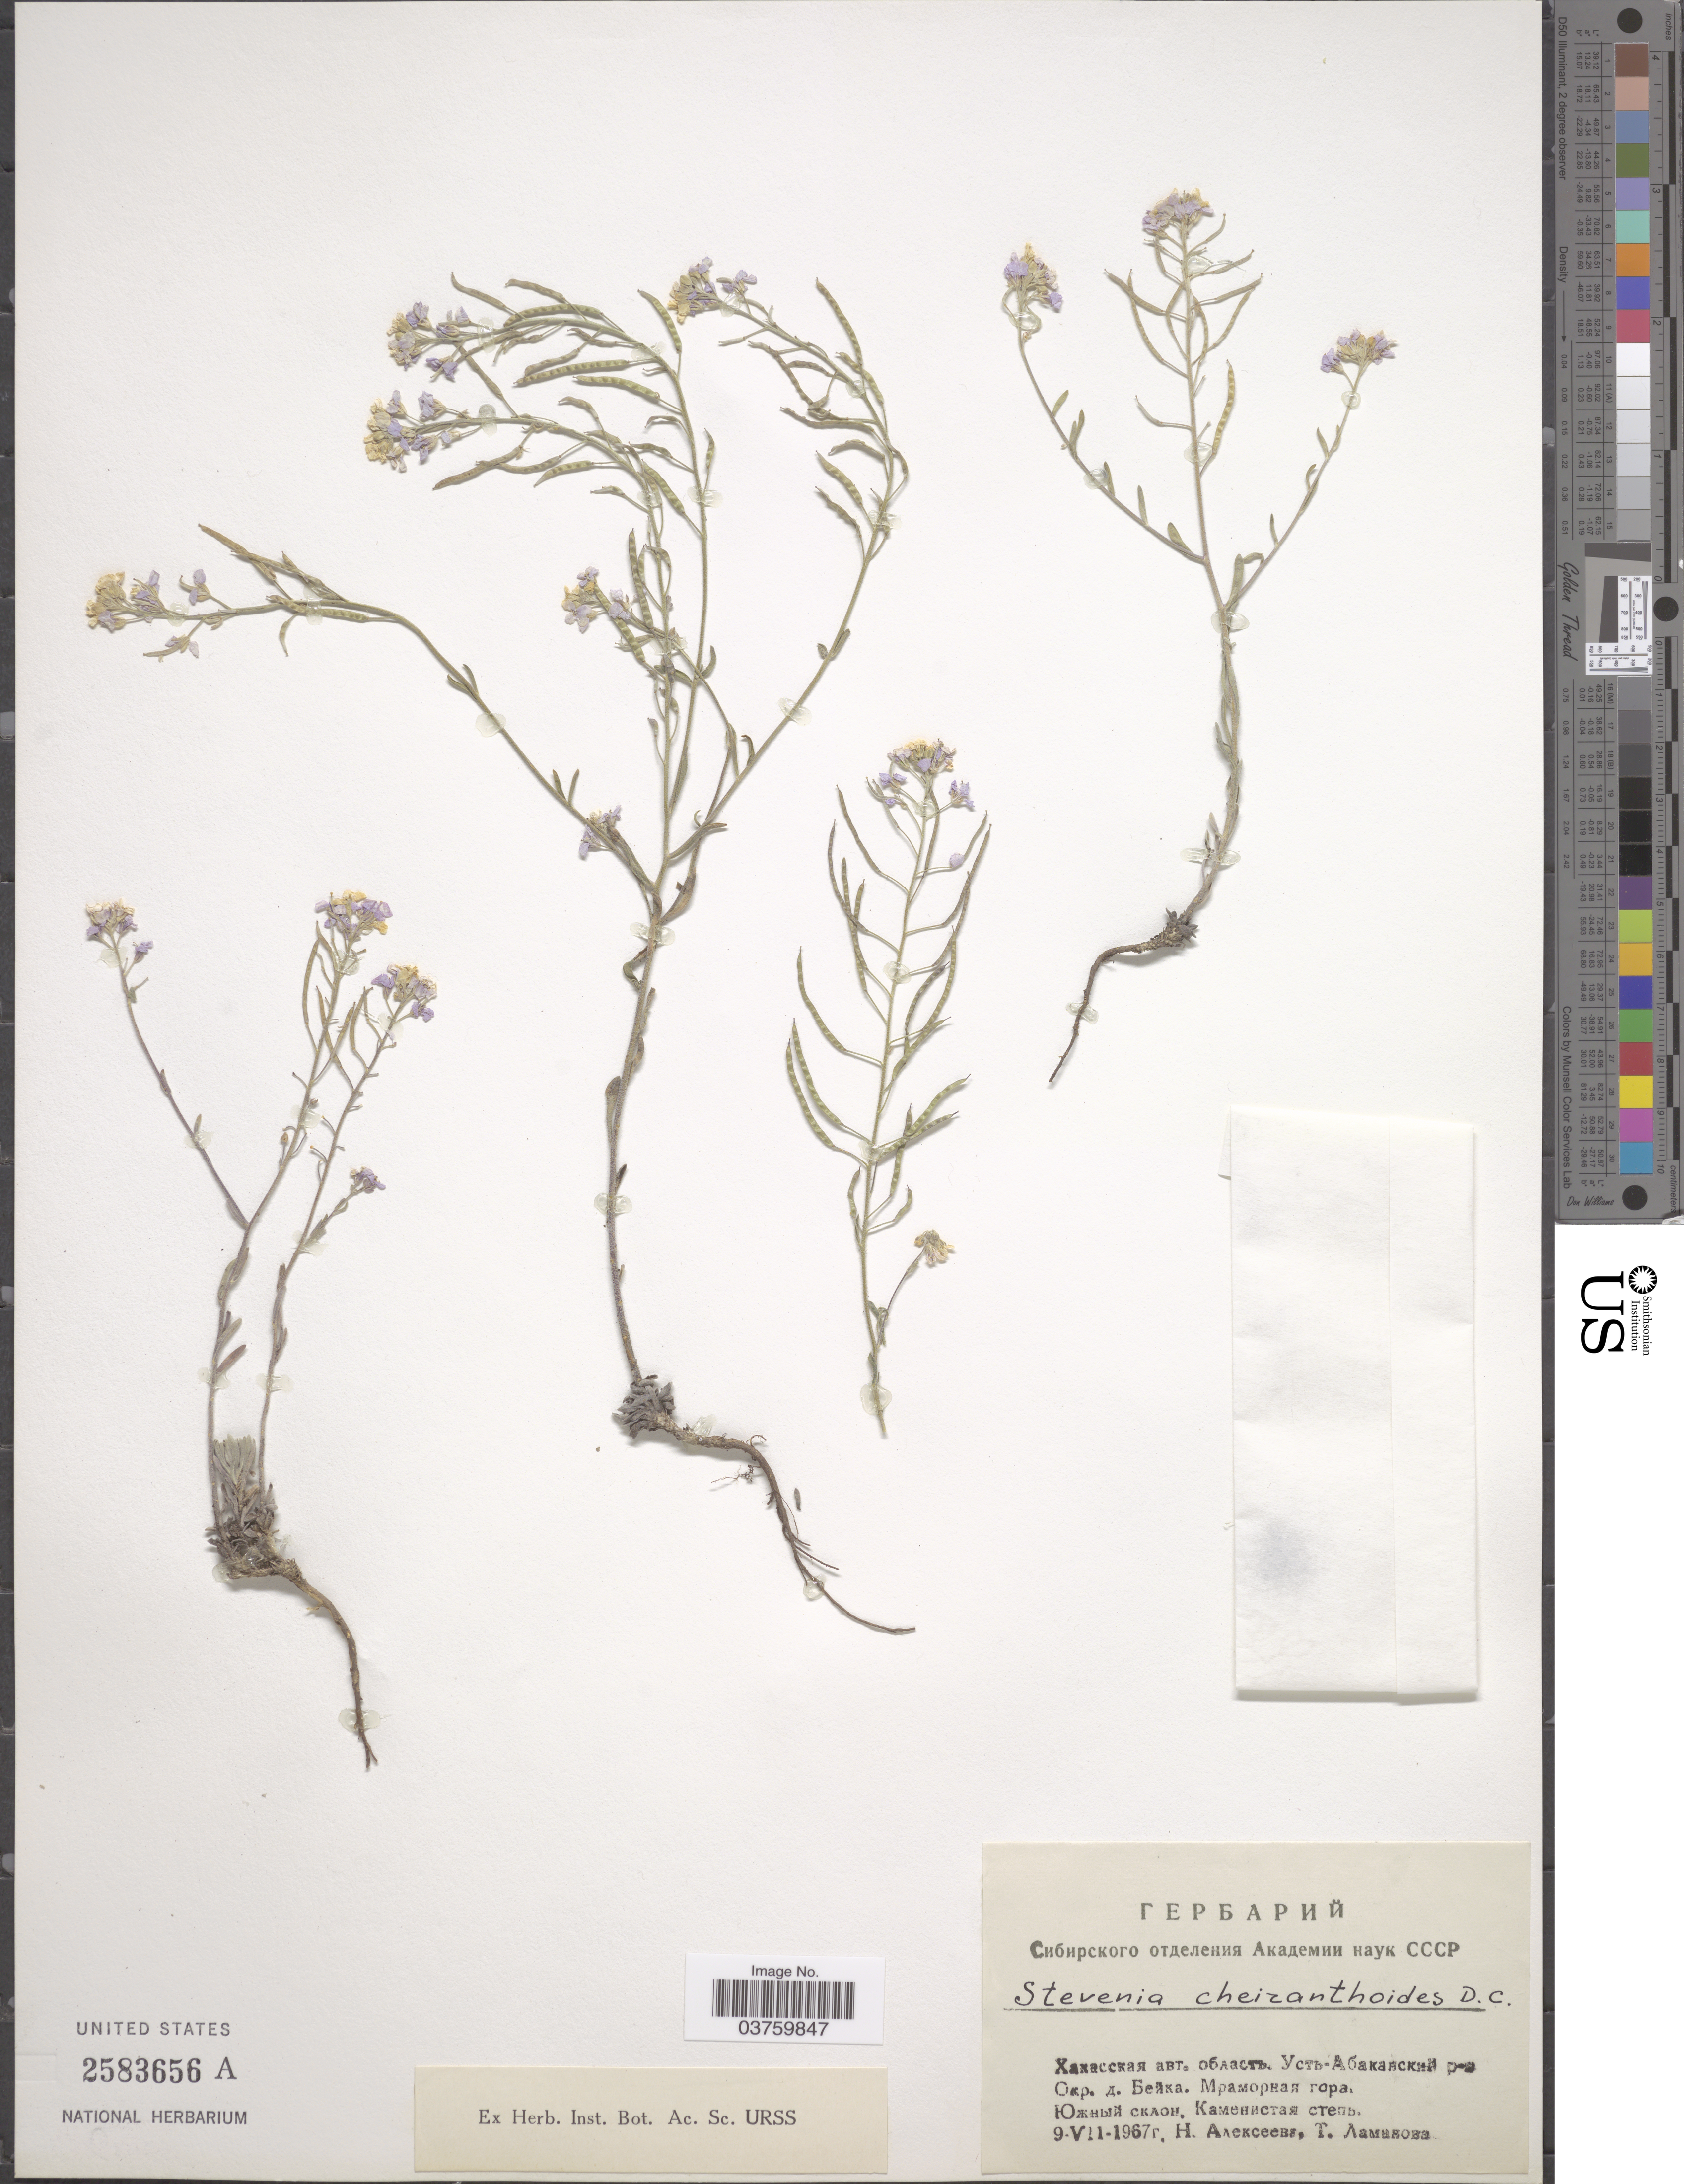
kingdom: Plantae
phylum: Tracheophyta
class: Magnoliopsida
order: Brassicales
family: Brassicaceae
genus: Stevenia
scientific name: Stevenia cheiranthoides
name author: DC.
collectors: N. Alekseeva & T. Lamanova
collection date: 1967-07-09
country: Russian Federation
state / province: Khakassia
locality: Vicinity of village Beyka, Mramornaya Mt.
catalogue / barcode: US 2583656A